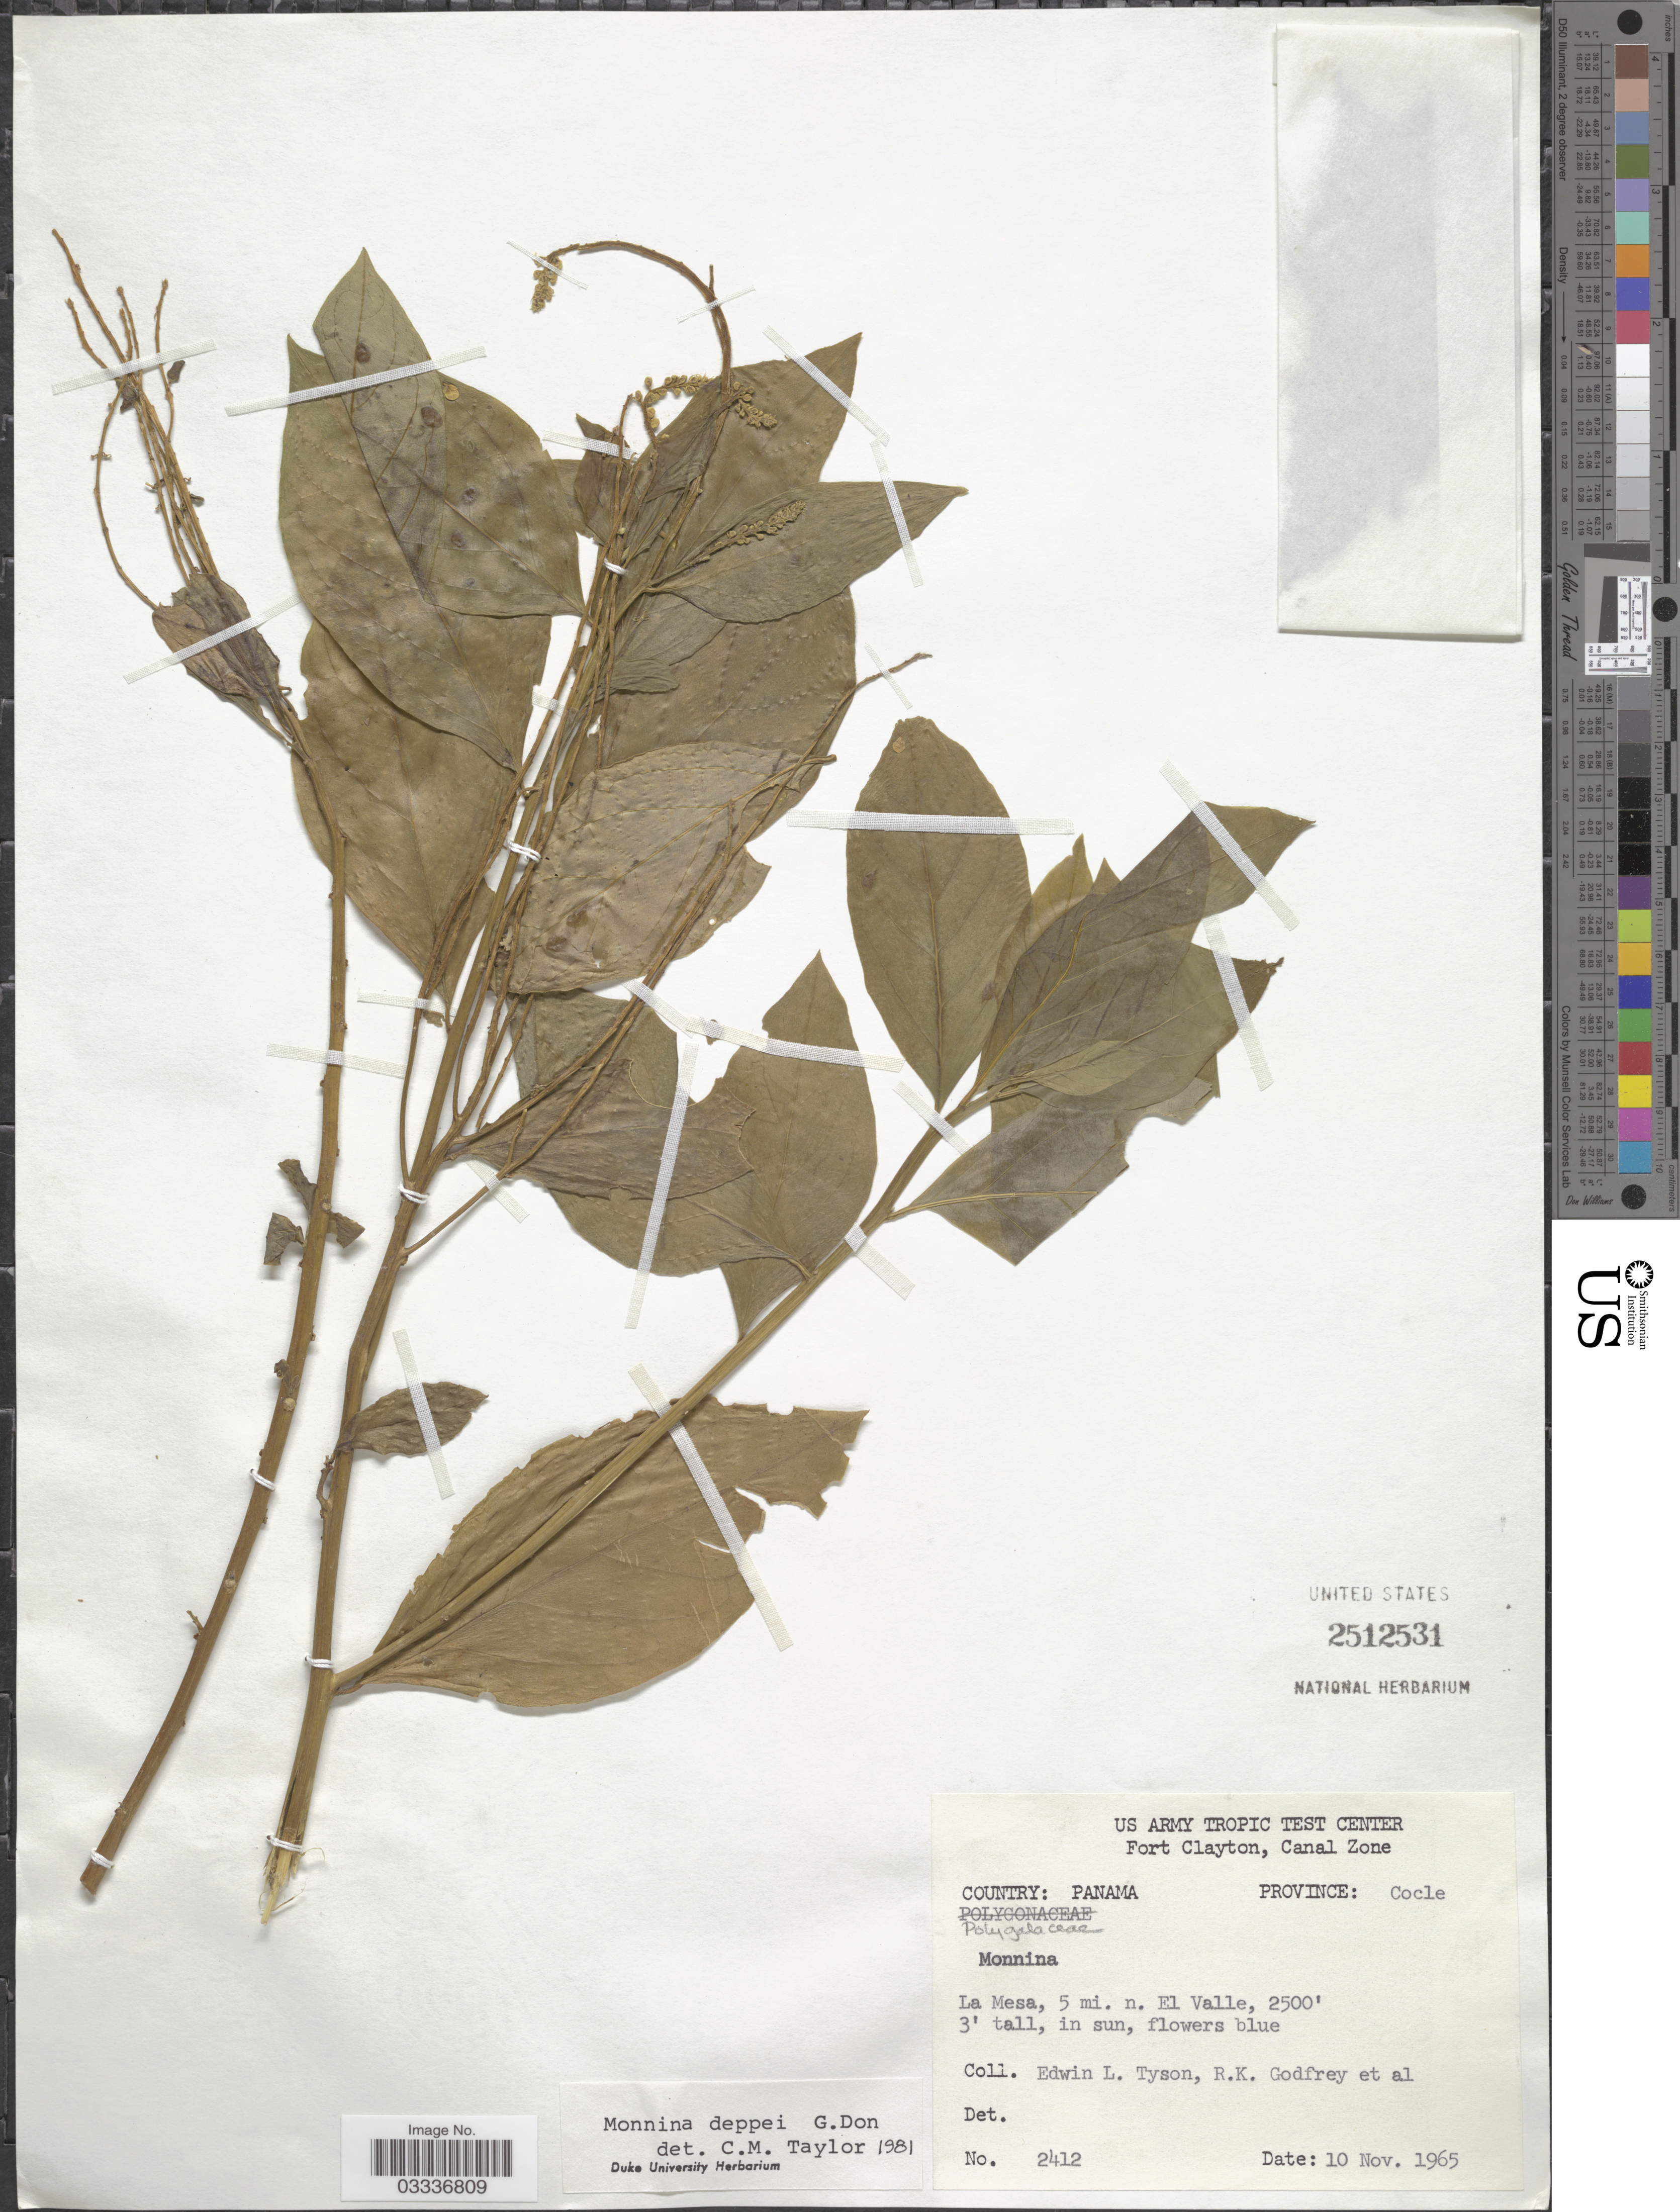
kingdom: Plantae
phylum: Tracheophyta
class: Magnoliopsida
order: Fabales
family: Polygalaceae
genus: Monnina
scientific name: Monnina deppei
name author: G. Don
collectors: E. L. Tyson, R. K. Godfrey & et al.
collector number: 2412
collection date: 1965-11-10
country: Panama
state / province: Coclé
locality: La Mesa, 5 mi. n. El Valle.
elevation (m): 762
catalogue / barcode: US 2512531